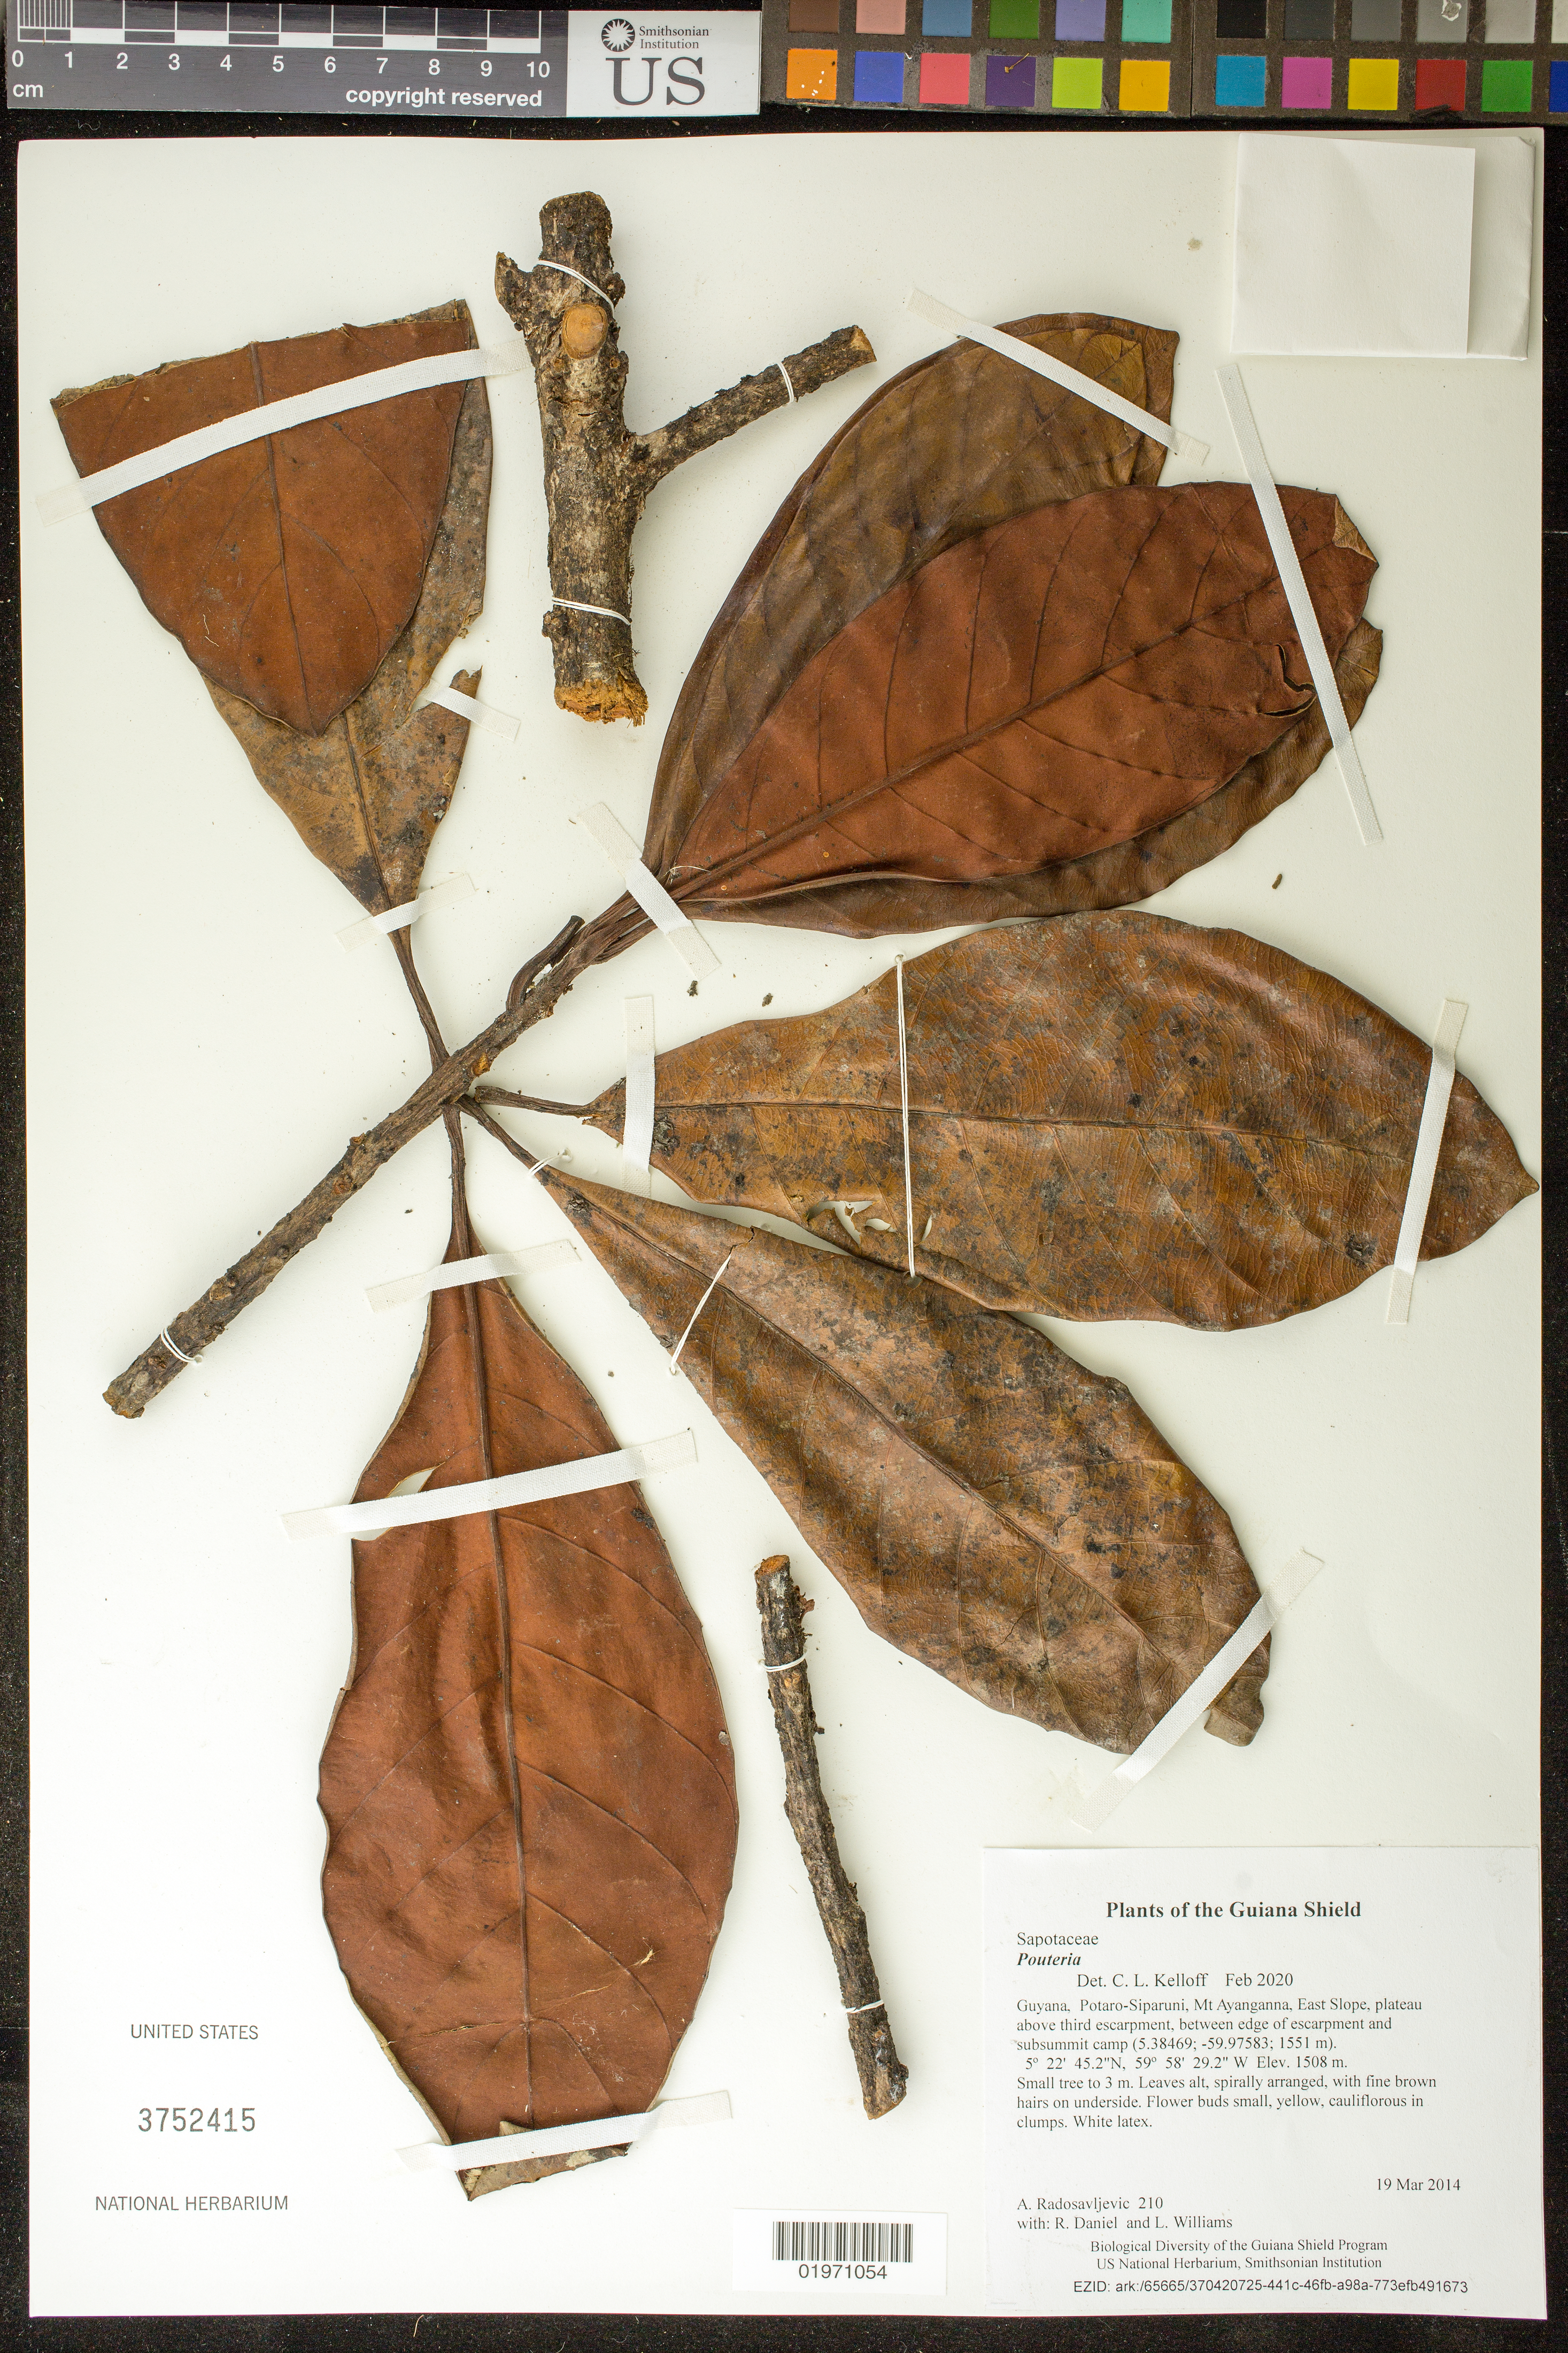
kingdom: Plantae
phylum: Tracheophyta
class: Magnoliopsida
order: Ericales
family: Sapotaceae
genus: Pouteria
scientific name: Pouteria sp.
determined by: Kelloff, C. L.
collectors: A. Radosavljevic, R. Daniel & L. Williams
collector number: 210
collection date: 2014-03-19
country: Guyana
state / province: Potaro-Siparuni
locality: Mt Ayanganna, East Slope, plateau above third escarpment, between edge of escarpment and subsummit camp (5.38469; -59.97583; 1551 m).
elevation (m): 1508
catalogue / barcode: US 3752415